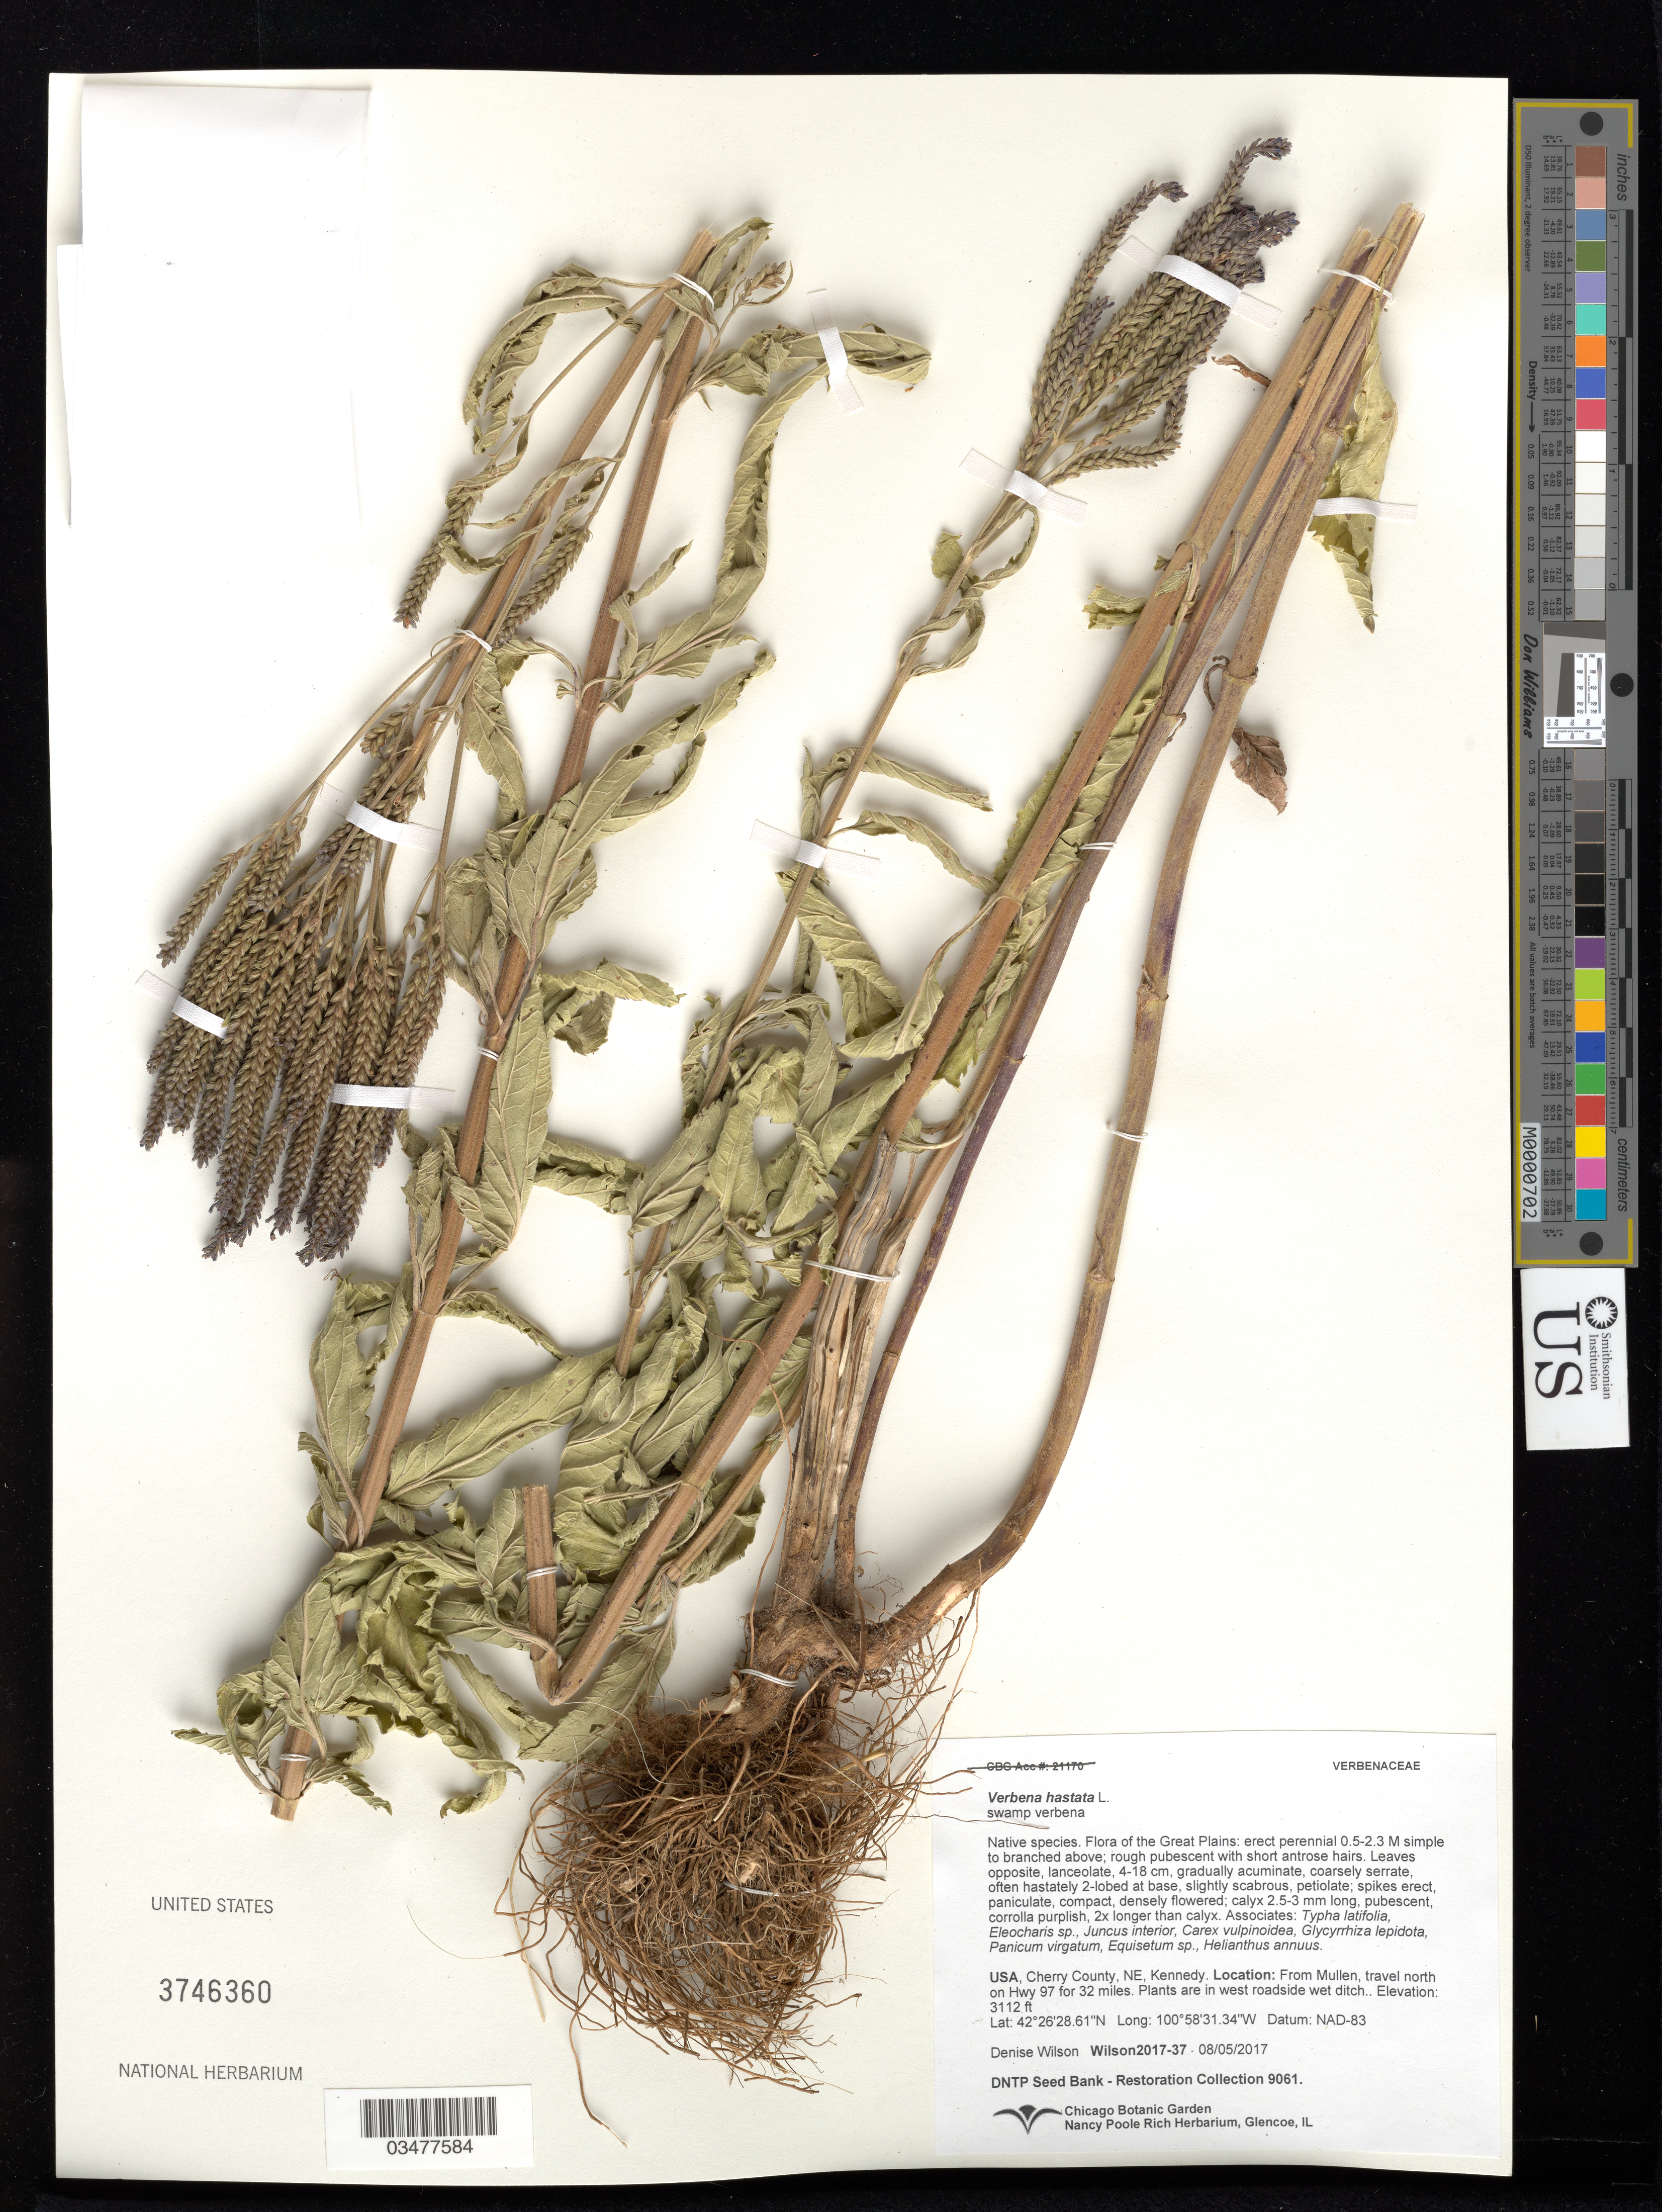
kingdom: Plantae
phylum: Tracheophyta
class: Magnoliopsida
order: Lamiales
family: Verbenaceae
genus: Verbena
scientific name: Verbena hastata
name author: L.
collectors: D. Wilson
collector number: Wilson2017-37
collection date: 2017-08-05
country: United States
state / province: Nebraska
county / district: Cherry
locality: Kennedy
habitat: With Typha latifolia, Eleocharis sp., Juncus interior.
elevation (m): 949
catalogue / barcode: US 3746360